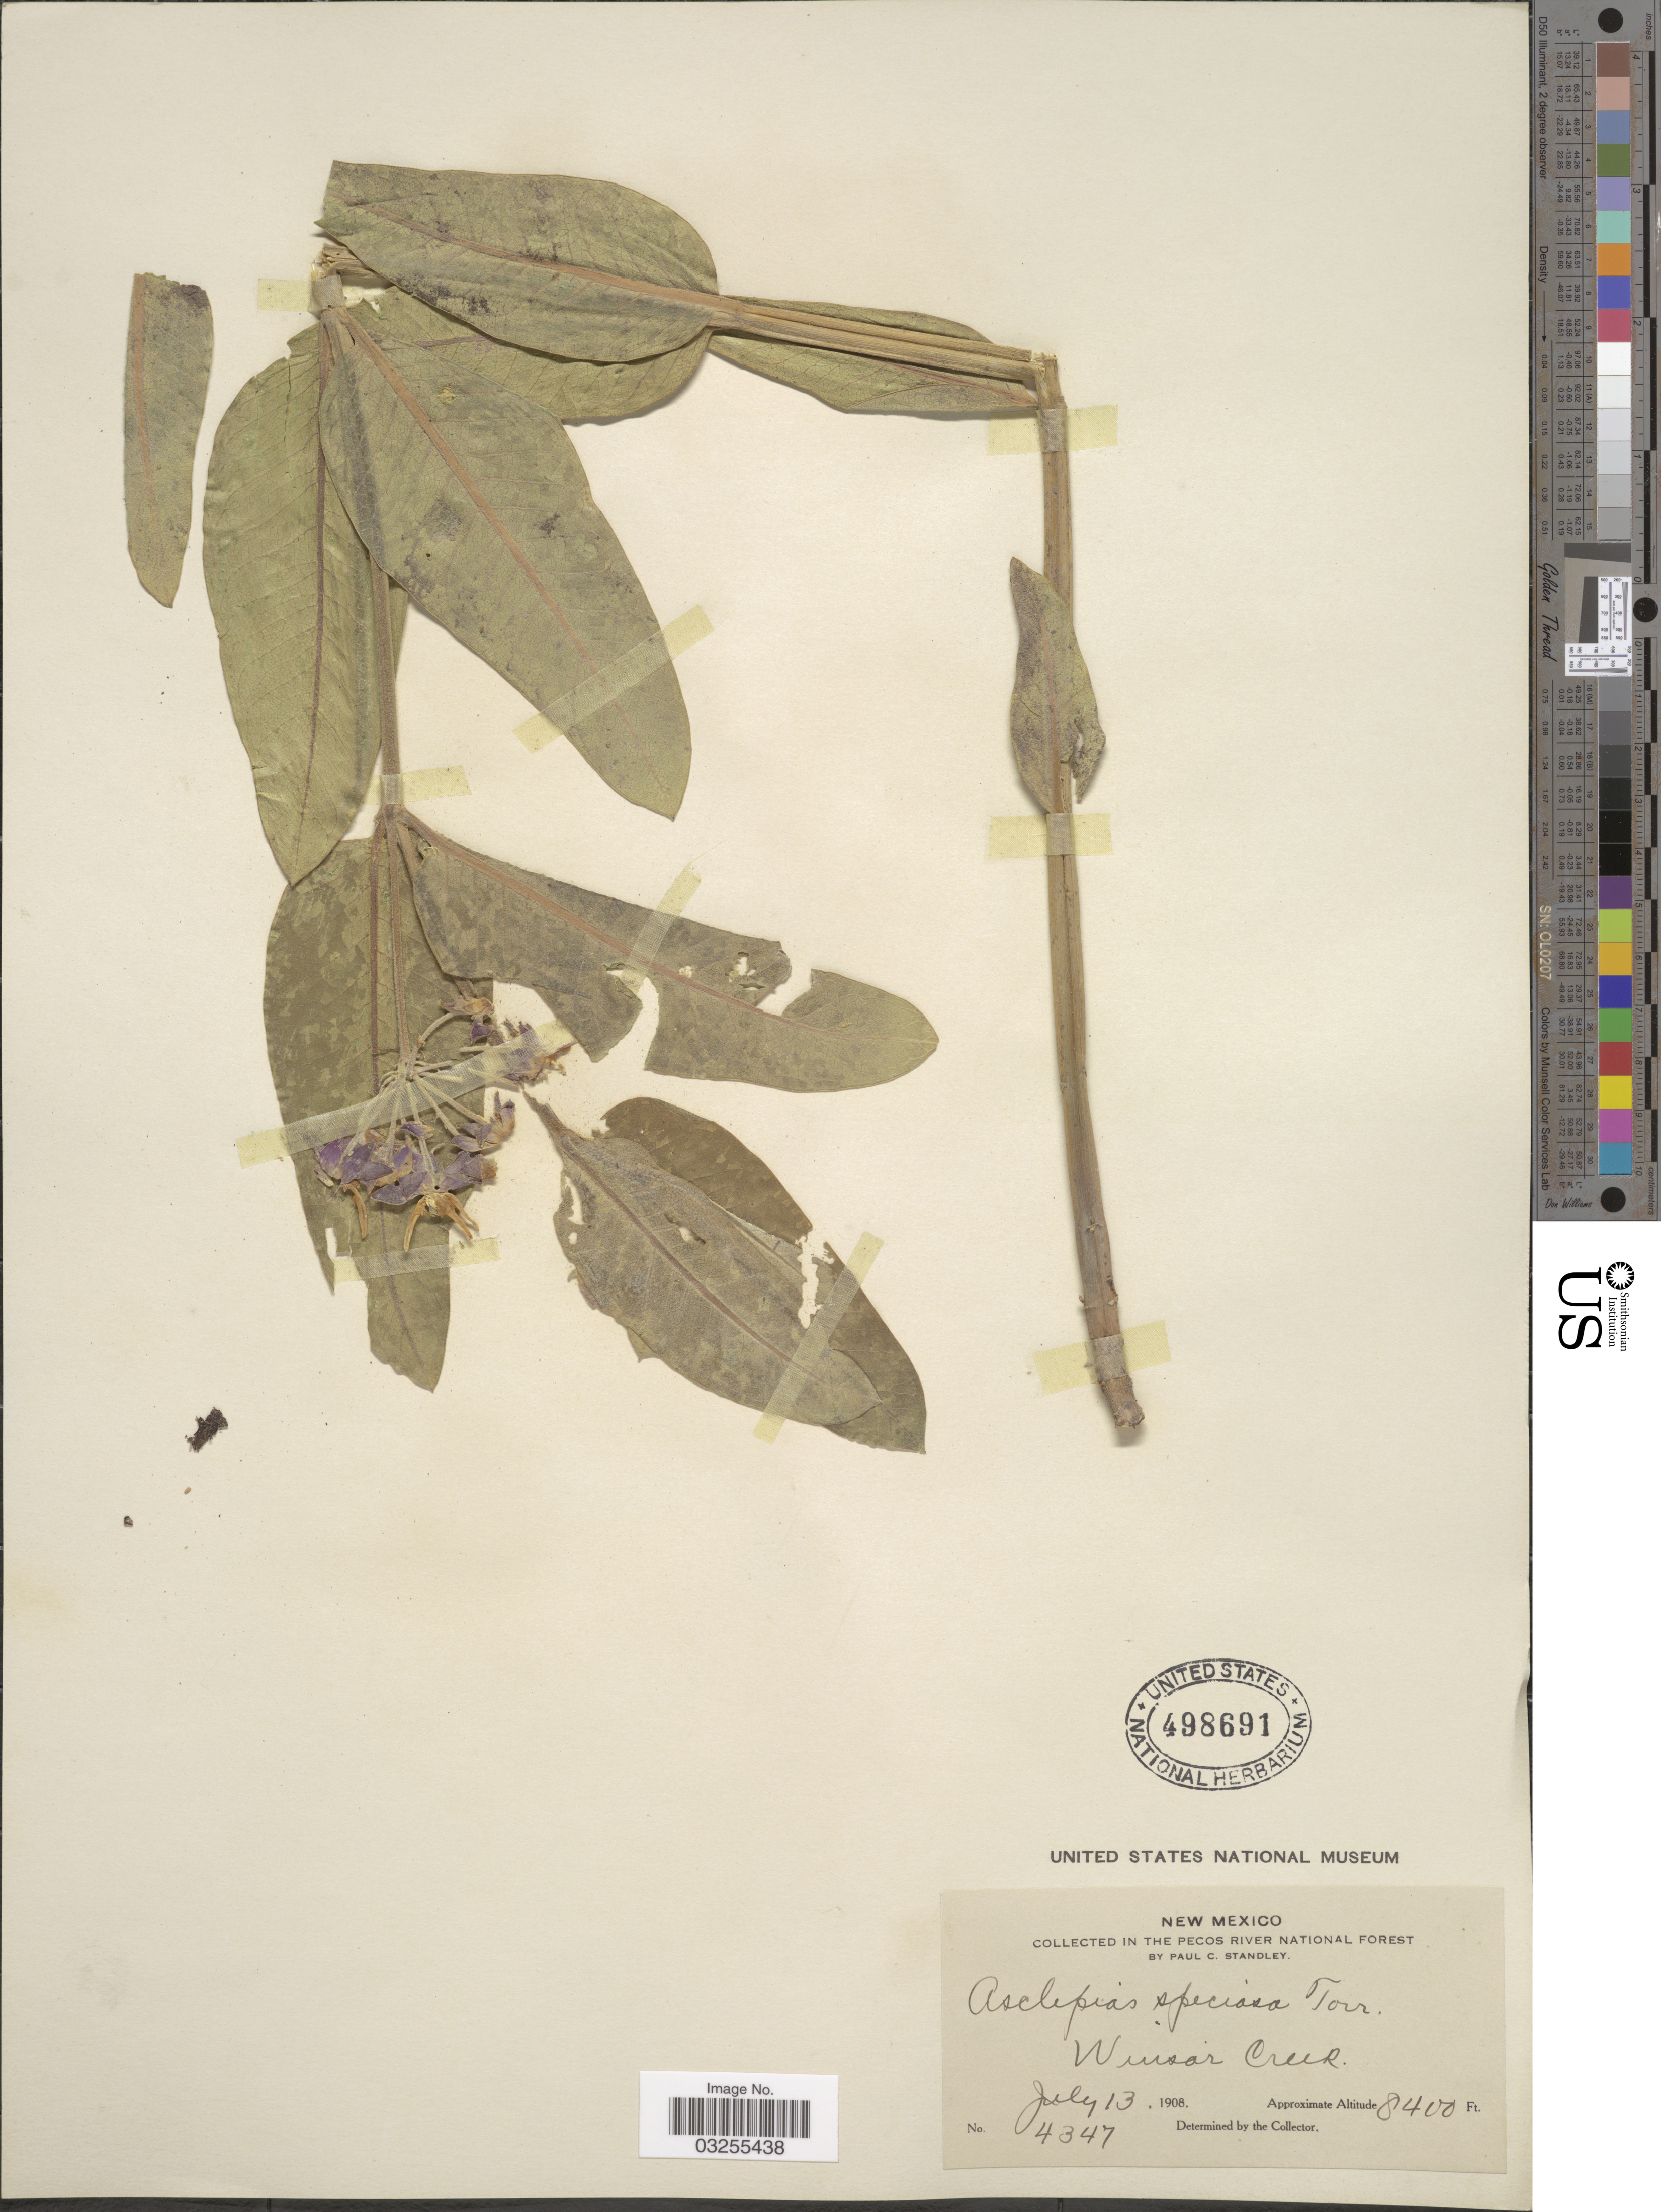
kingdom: Plantae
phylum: Tracheophyta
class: Magnoliopsida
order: Gentianales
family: Apocynaceae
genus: Asclepias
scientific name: Asclepias speciosa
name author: Torr.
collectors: P. C. Standley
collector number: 4347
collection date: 1908-07-13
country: United States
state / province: New Mexico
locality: In the Pecos River National Forest, Winsor Creek.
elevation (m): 2560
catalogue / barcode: US 498691